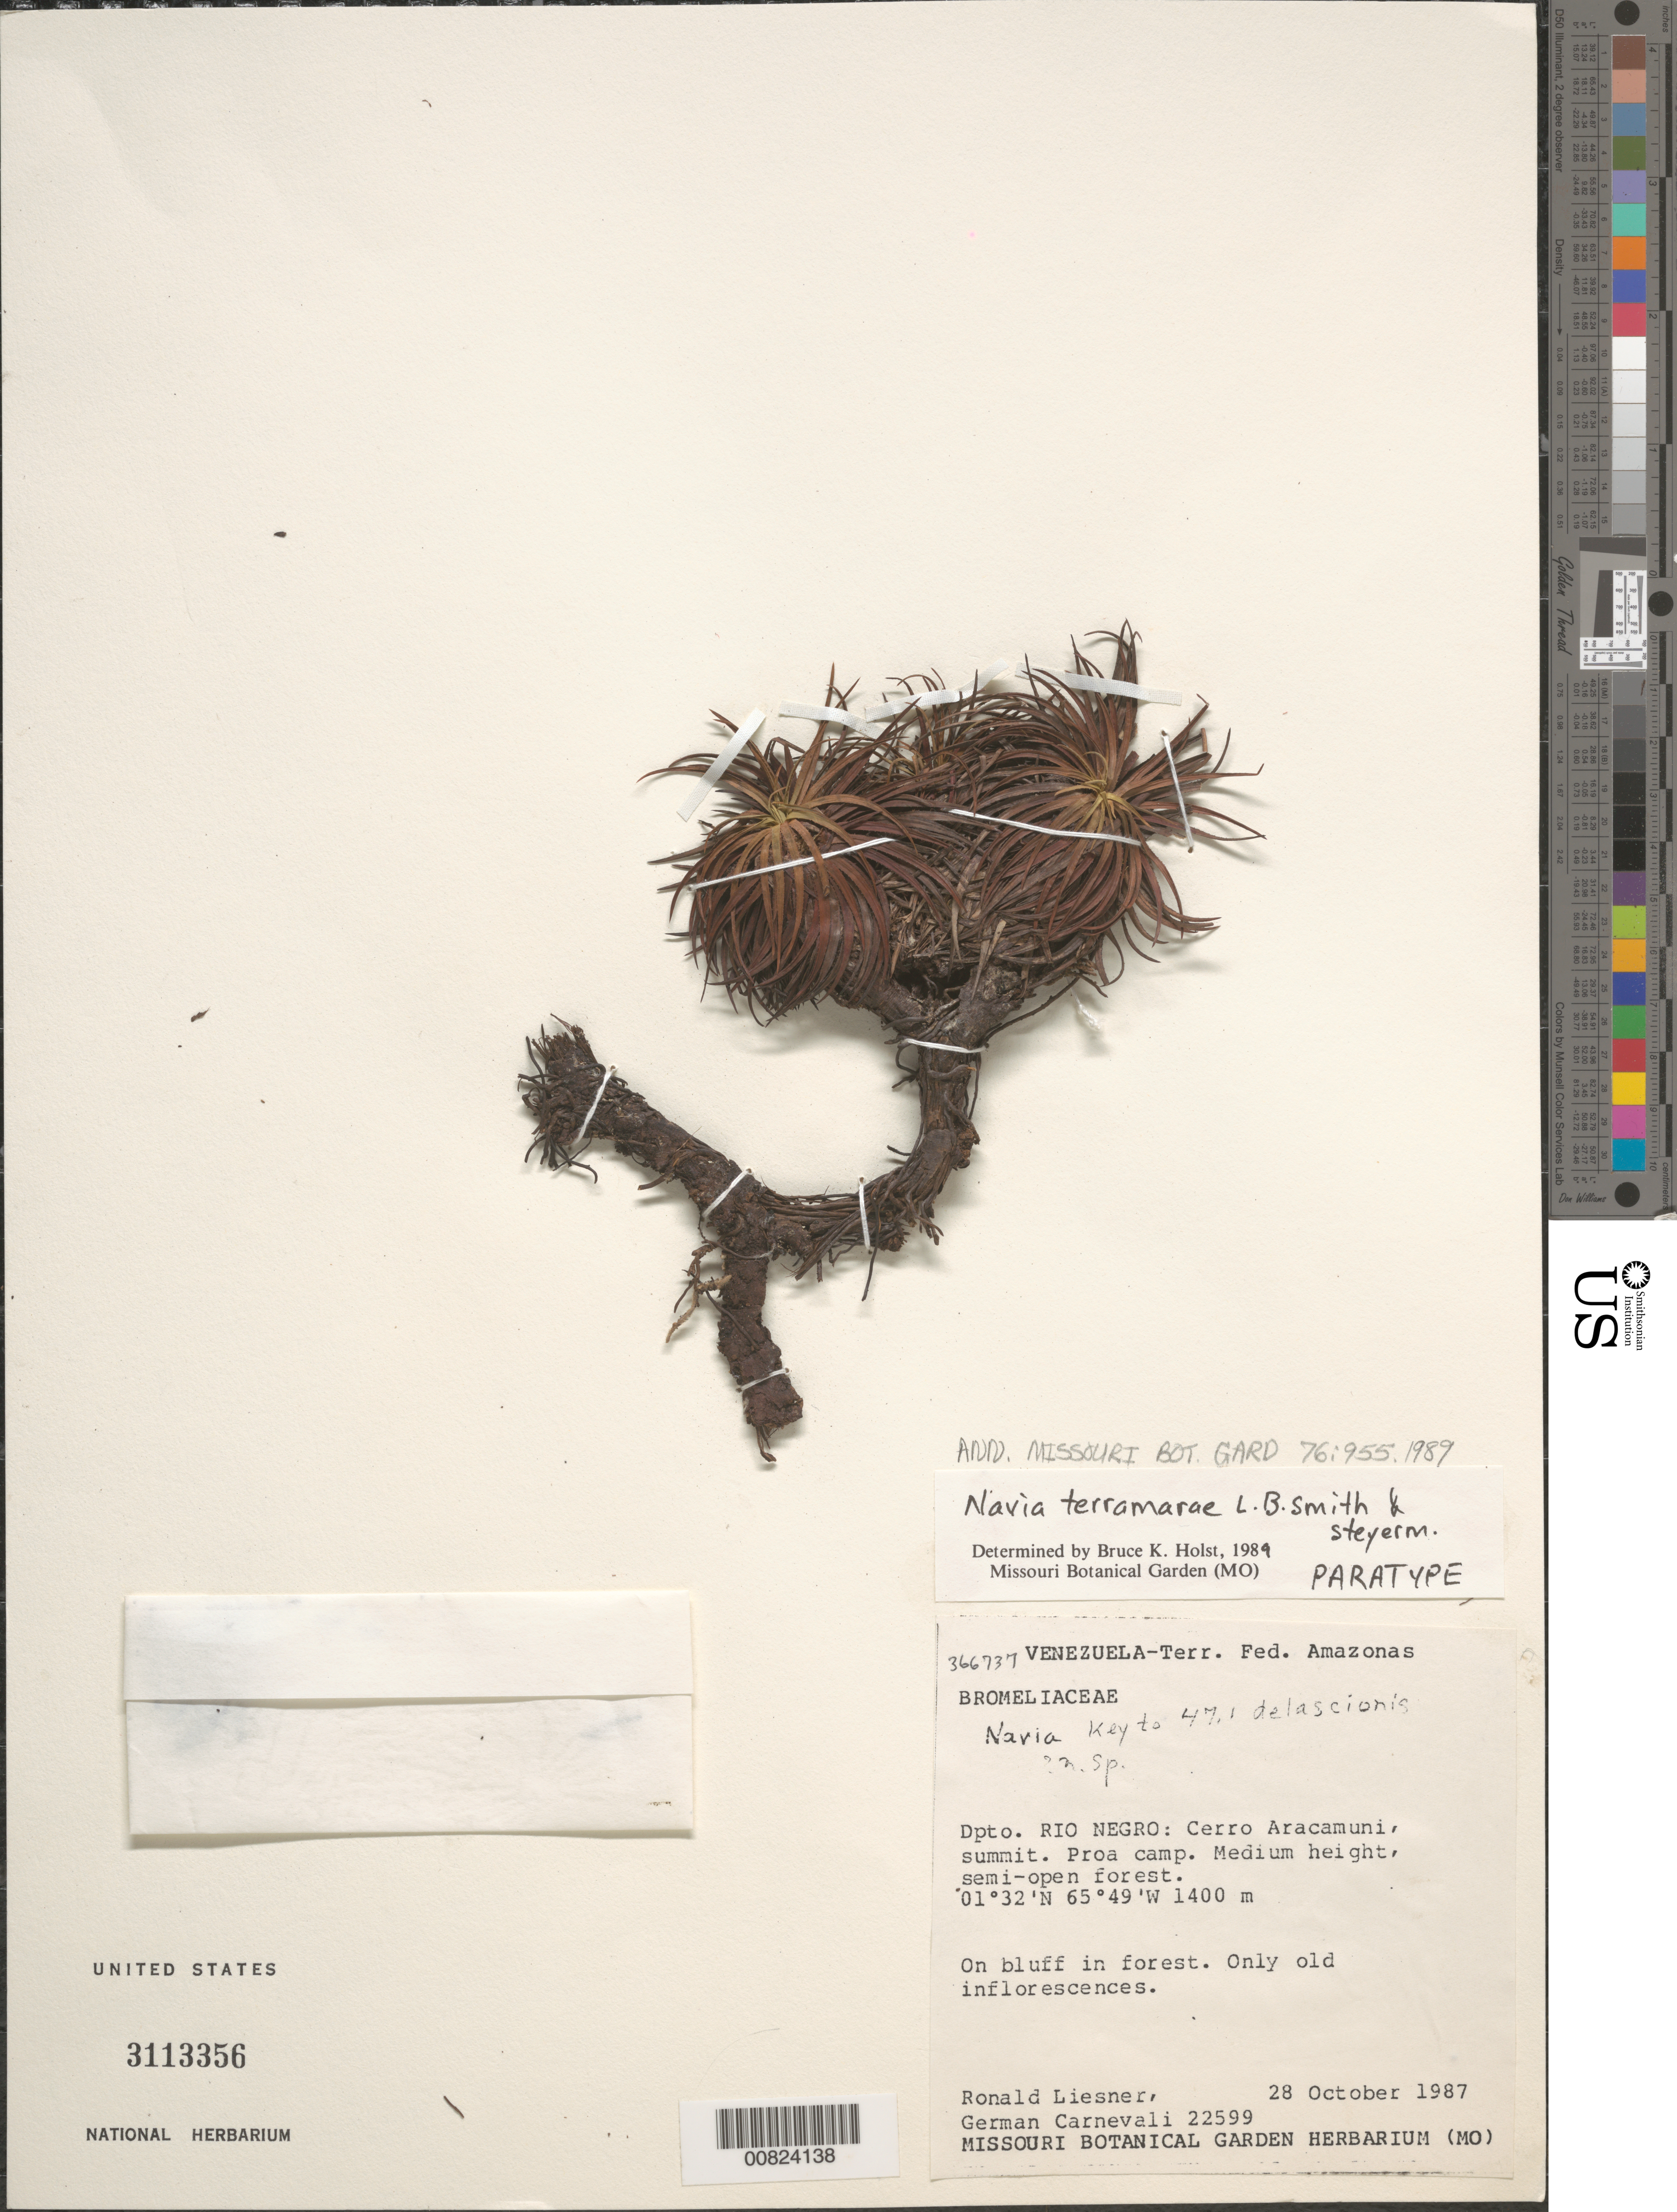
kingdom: Plantae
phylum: Tracheophyta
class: Liliopsida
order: Poales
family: Bromeliaceae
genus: Navia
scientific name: Navia terramarae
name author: L.B. Sm. & Steyerm.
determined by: Holst, Bruce K.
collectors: R. L. Liesner & G. Carnevali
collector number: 22599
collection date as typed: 28-Oct-87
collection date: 1987-10-28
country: Venezuela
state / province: Amazonas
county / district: Río Negro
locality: Cerro Aracamuni, summit; Proa camp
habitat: Semi-open forest; on bluff in forest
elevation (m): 1400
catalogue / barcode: US 3113356